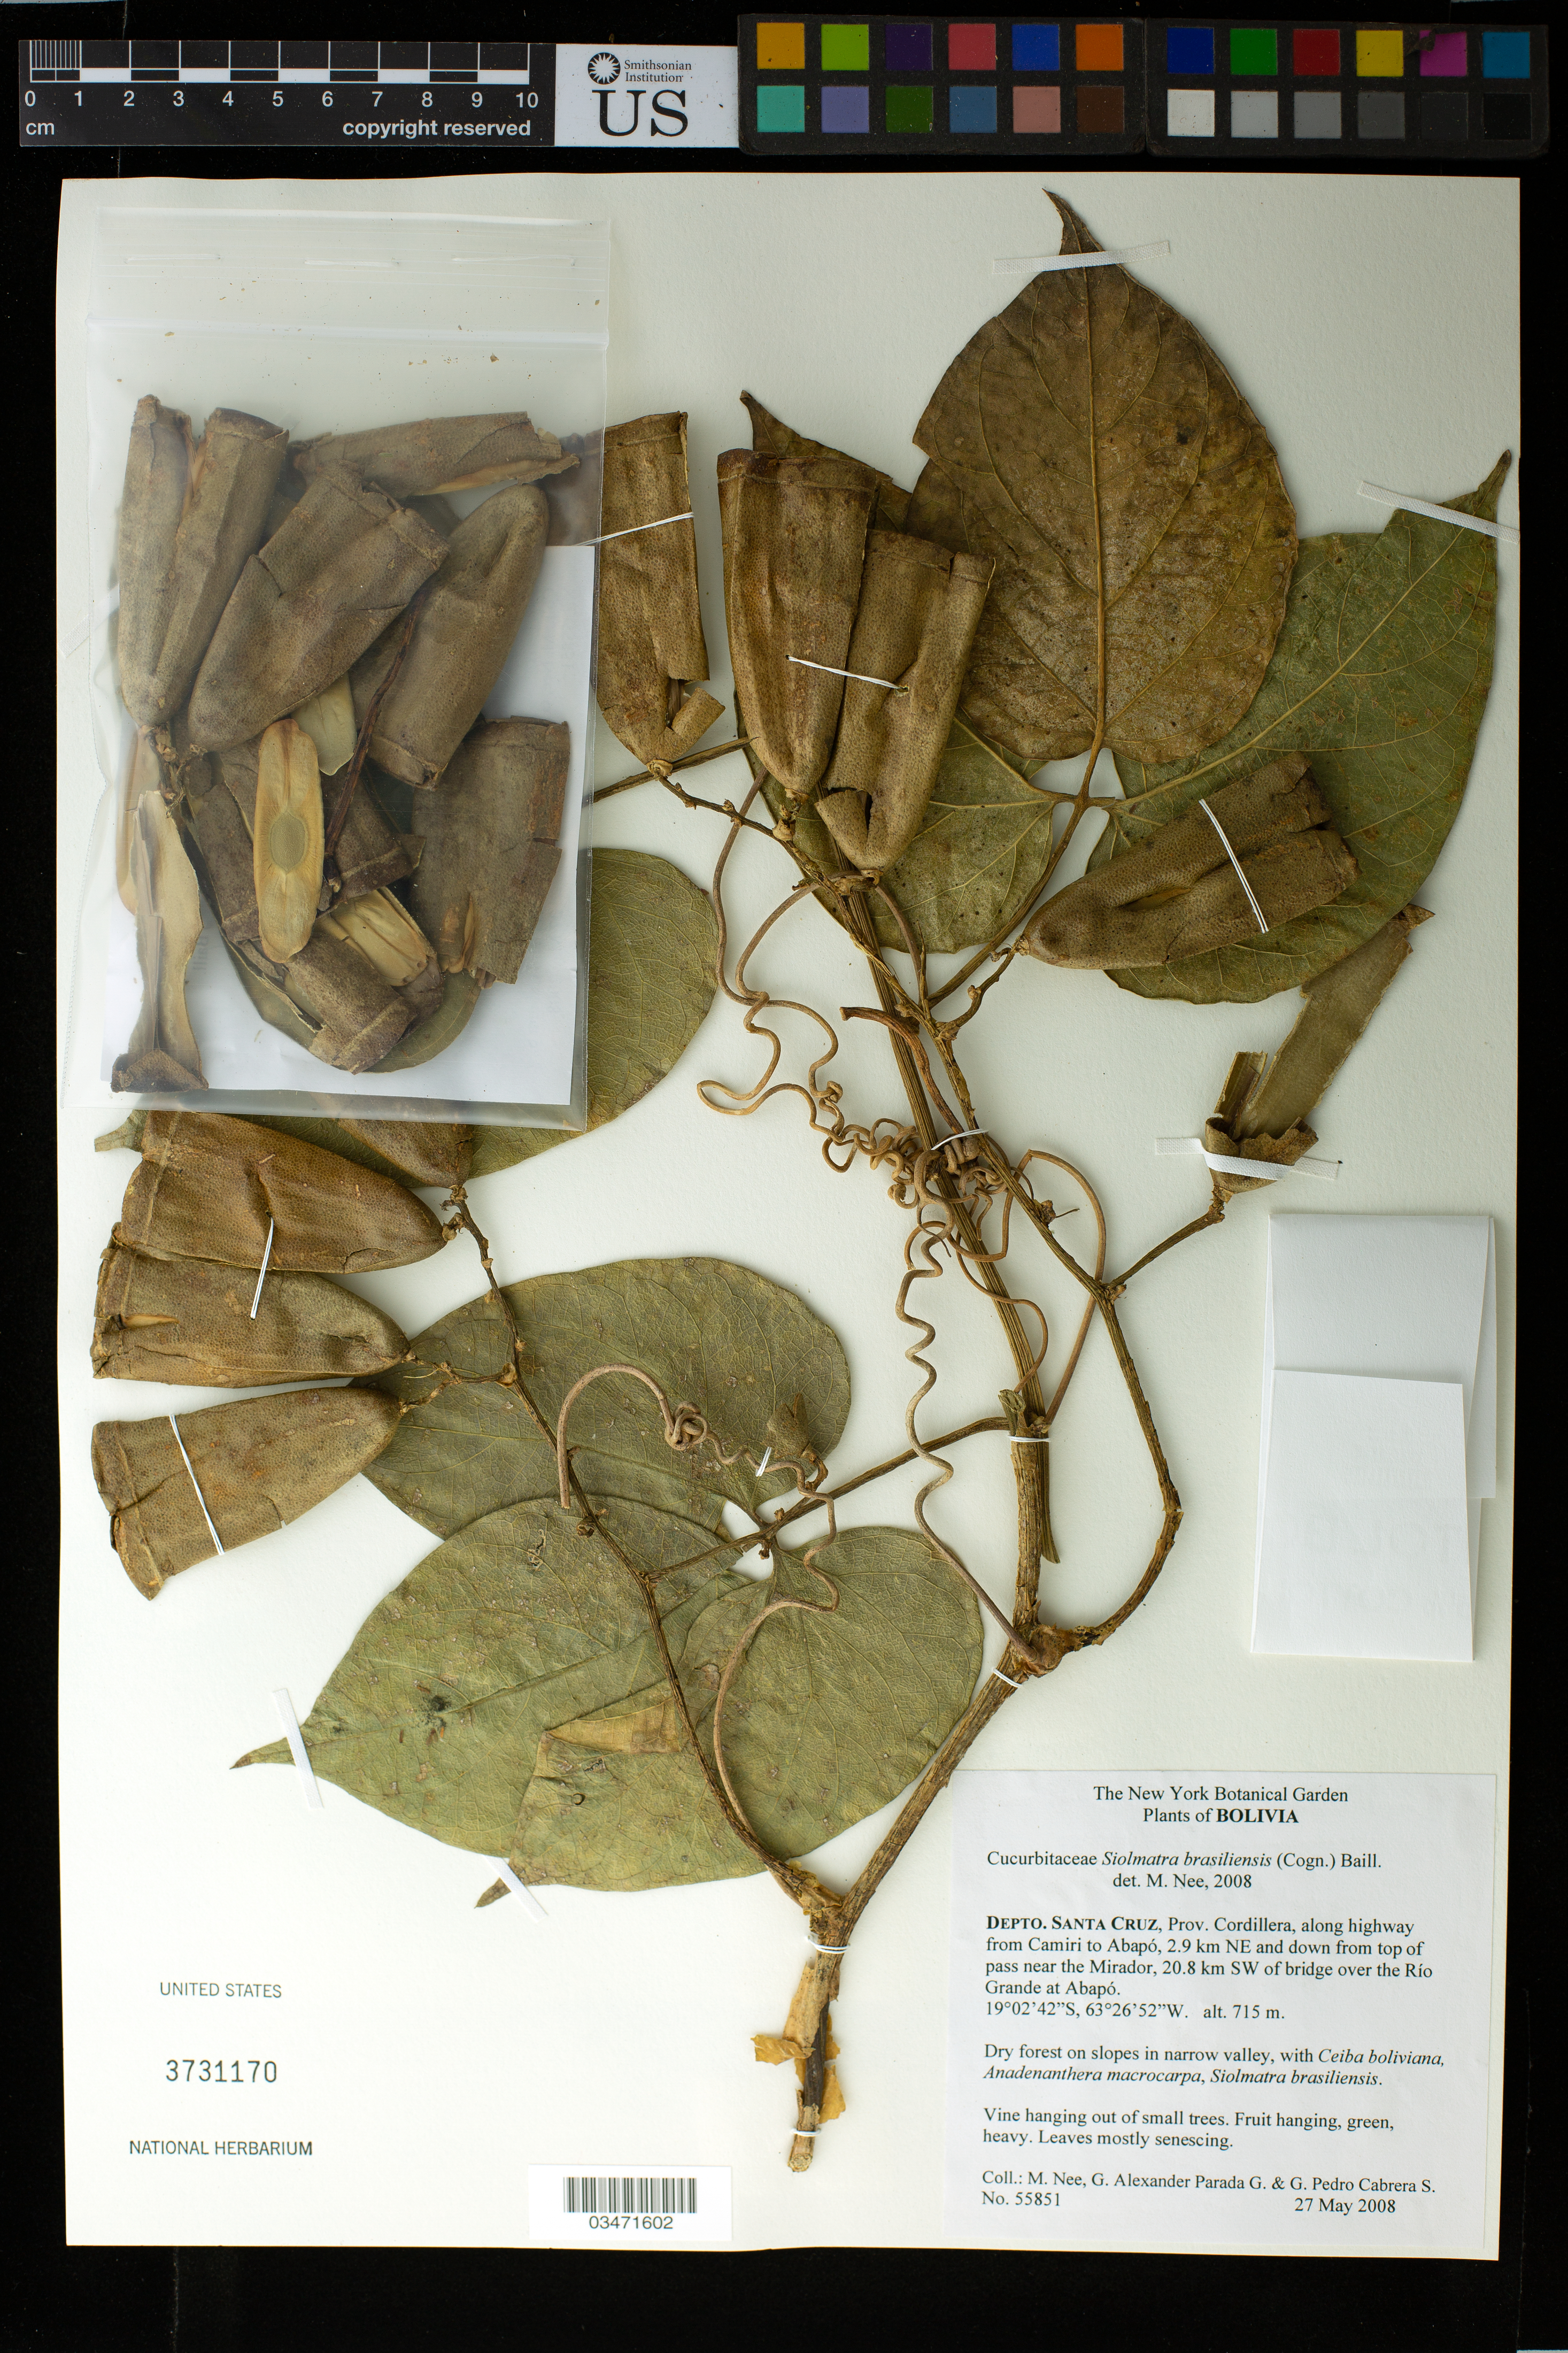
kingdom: Plantae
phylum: Tracheophyta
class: Magnoliopsida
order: Cucurbitales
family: Cucurbitaceae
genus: Siolmatra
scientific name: Siolmatra brasiliensis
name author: (Cogn.) Baill.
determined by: Nee, Michael H.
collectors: M. Nee, G. Parada & G. Cabrera S.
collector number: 55851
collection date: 2008-05-27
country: Bolivia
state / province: Santa Cruz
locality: Prov. Cordillera, along highway from Camiri to Abapó, 2.9 km NE and down from top of pass near the Mirador, 20.8 km SW of bridge over the Río Grande at Abapó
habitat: Dry forest on slopes in narrow valley, with Ceiba boliviana, Anadenanthera macrocarps, Siolmatra brasiliensis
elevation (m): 715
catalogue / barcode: US 3731170